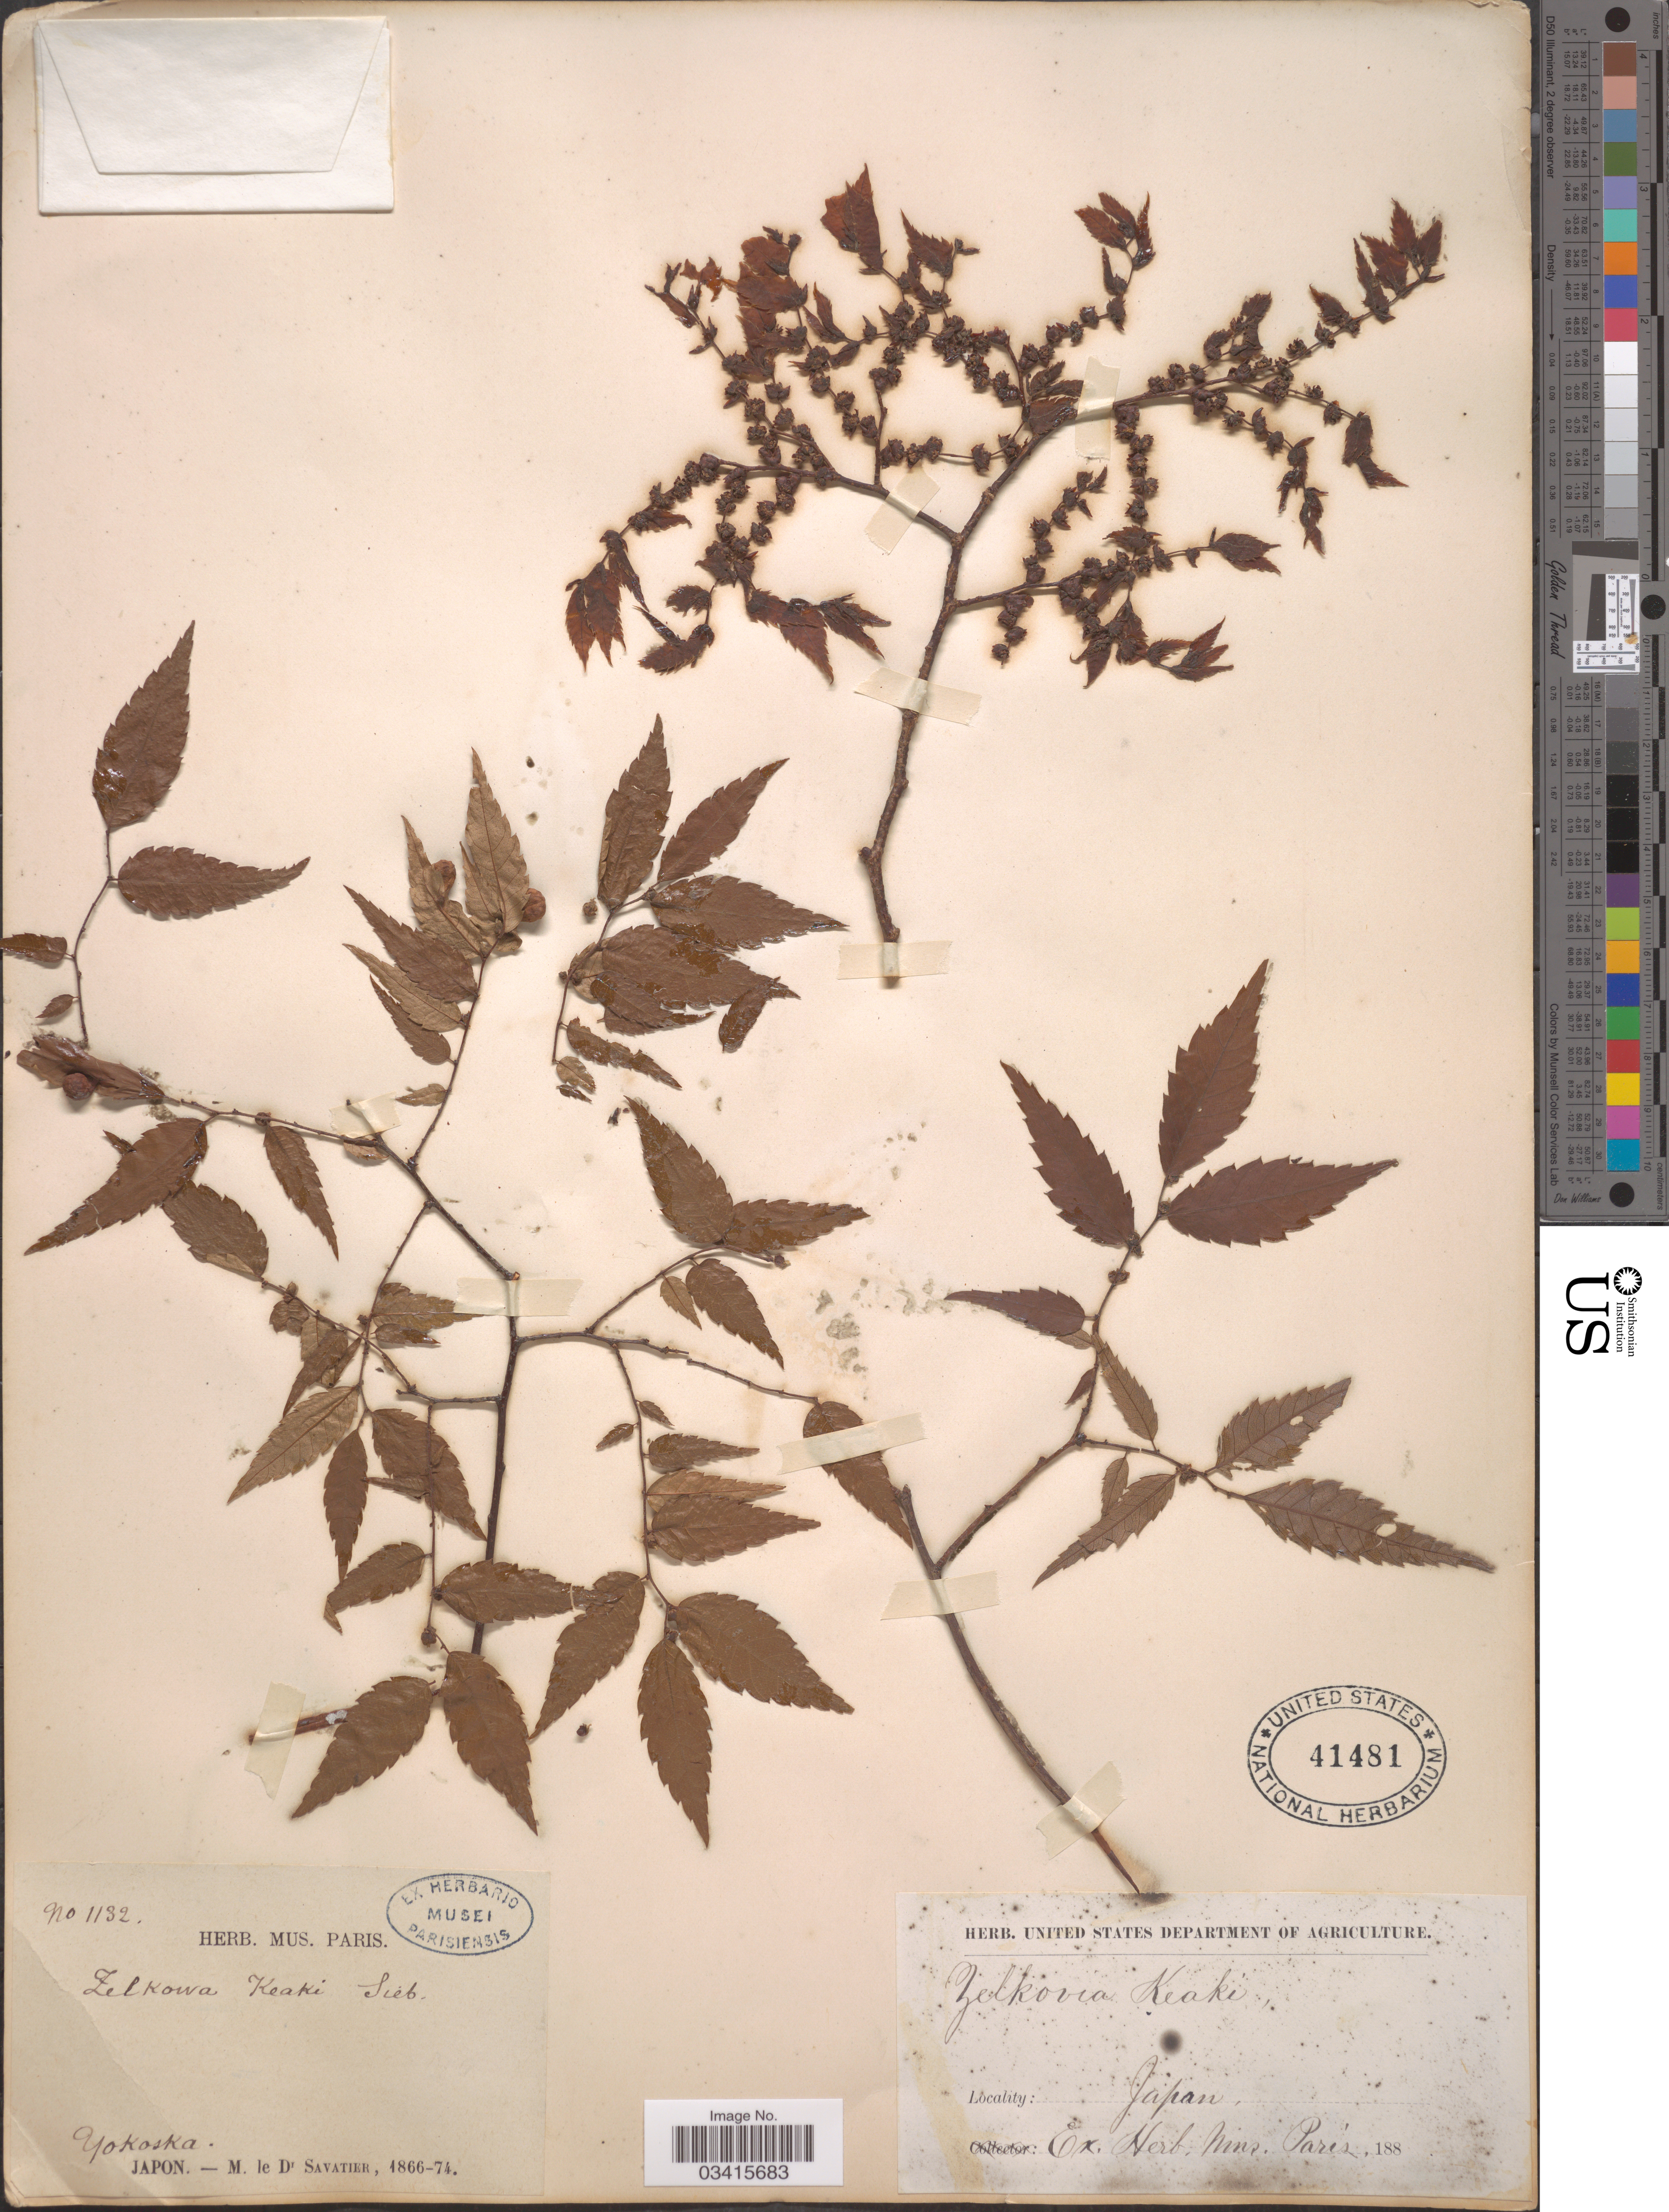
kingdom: Plantae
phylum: Tracheophyta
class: Magnoliopsida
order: Rosales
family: Ulmaceae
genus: Zelkova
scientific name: Zelkova serrata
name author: (Thunb.) Makino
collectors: M. Savatier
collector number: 1132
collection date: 1866/1874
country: Japan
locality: Yokoska.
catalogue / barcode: US 41481